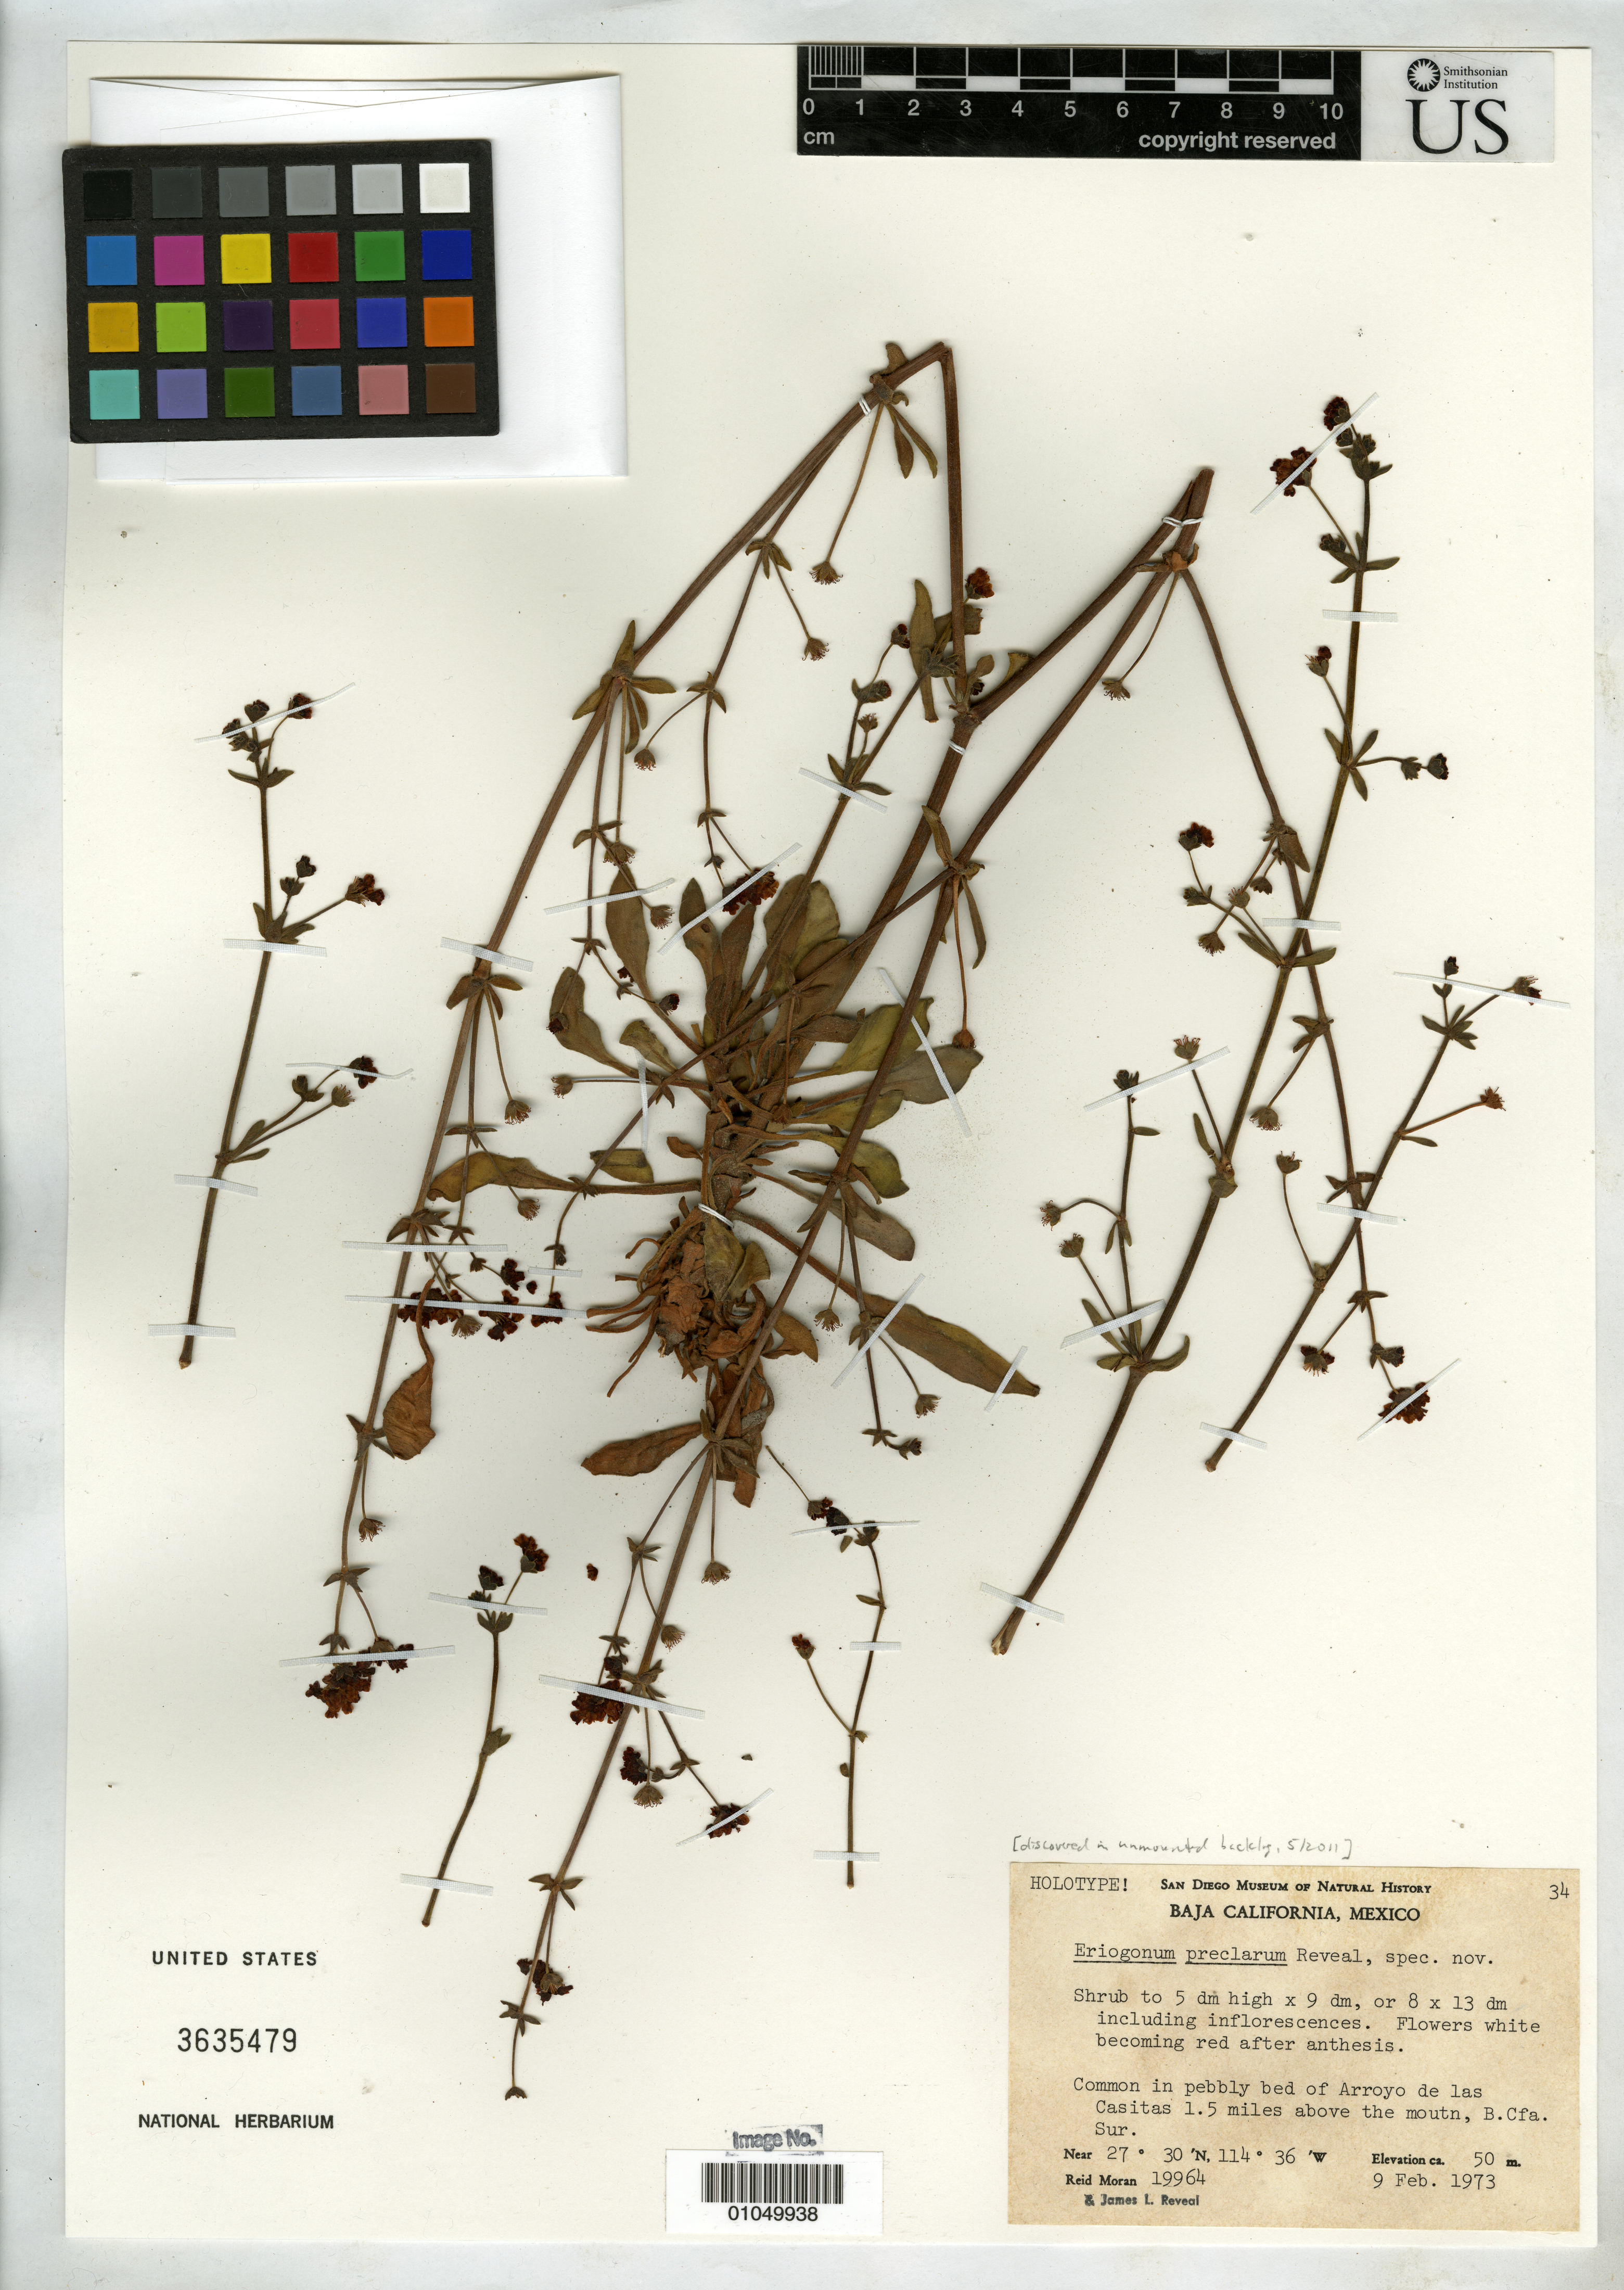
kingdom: Plantae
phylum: Tracheophyta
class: Magnoliopsida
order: Caryophyllales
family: Polygonaceae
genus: Eriogonum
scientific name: Eriogonum preclarum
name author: Reveal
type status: Holotype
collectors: R. V. Moran & J. L. Reveal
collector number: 19964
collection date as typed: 09 Feb 1973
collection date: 1973-02-09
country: Mexico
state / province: Baja California Sur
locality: Arroyo de las Casitas 1.5 miles above the moutn., B. Cfa. Sur.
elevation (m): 50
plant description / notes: This sheet found among unmounted backlog, apparently the proper holotype and newly mounted May 2011.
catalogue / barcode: US 3635479